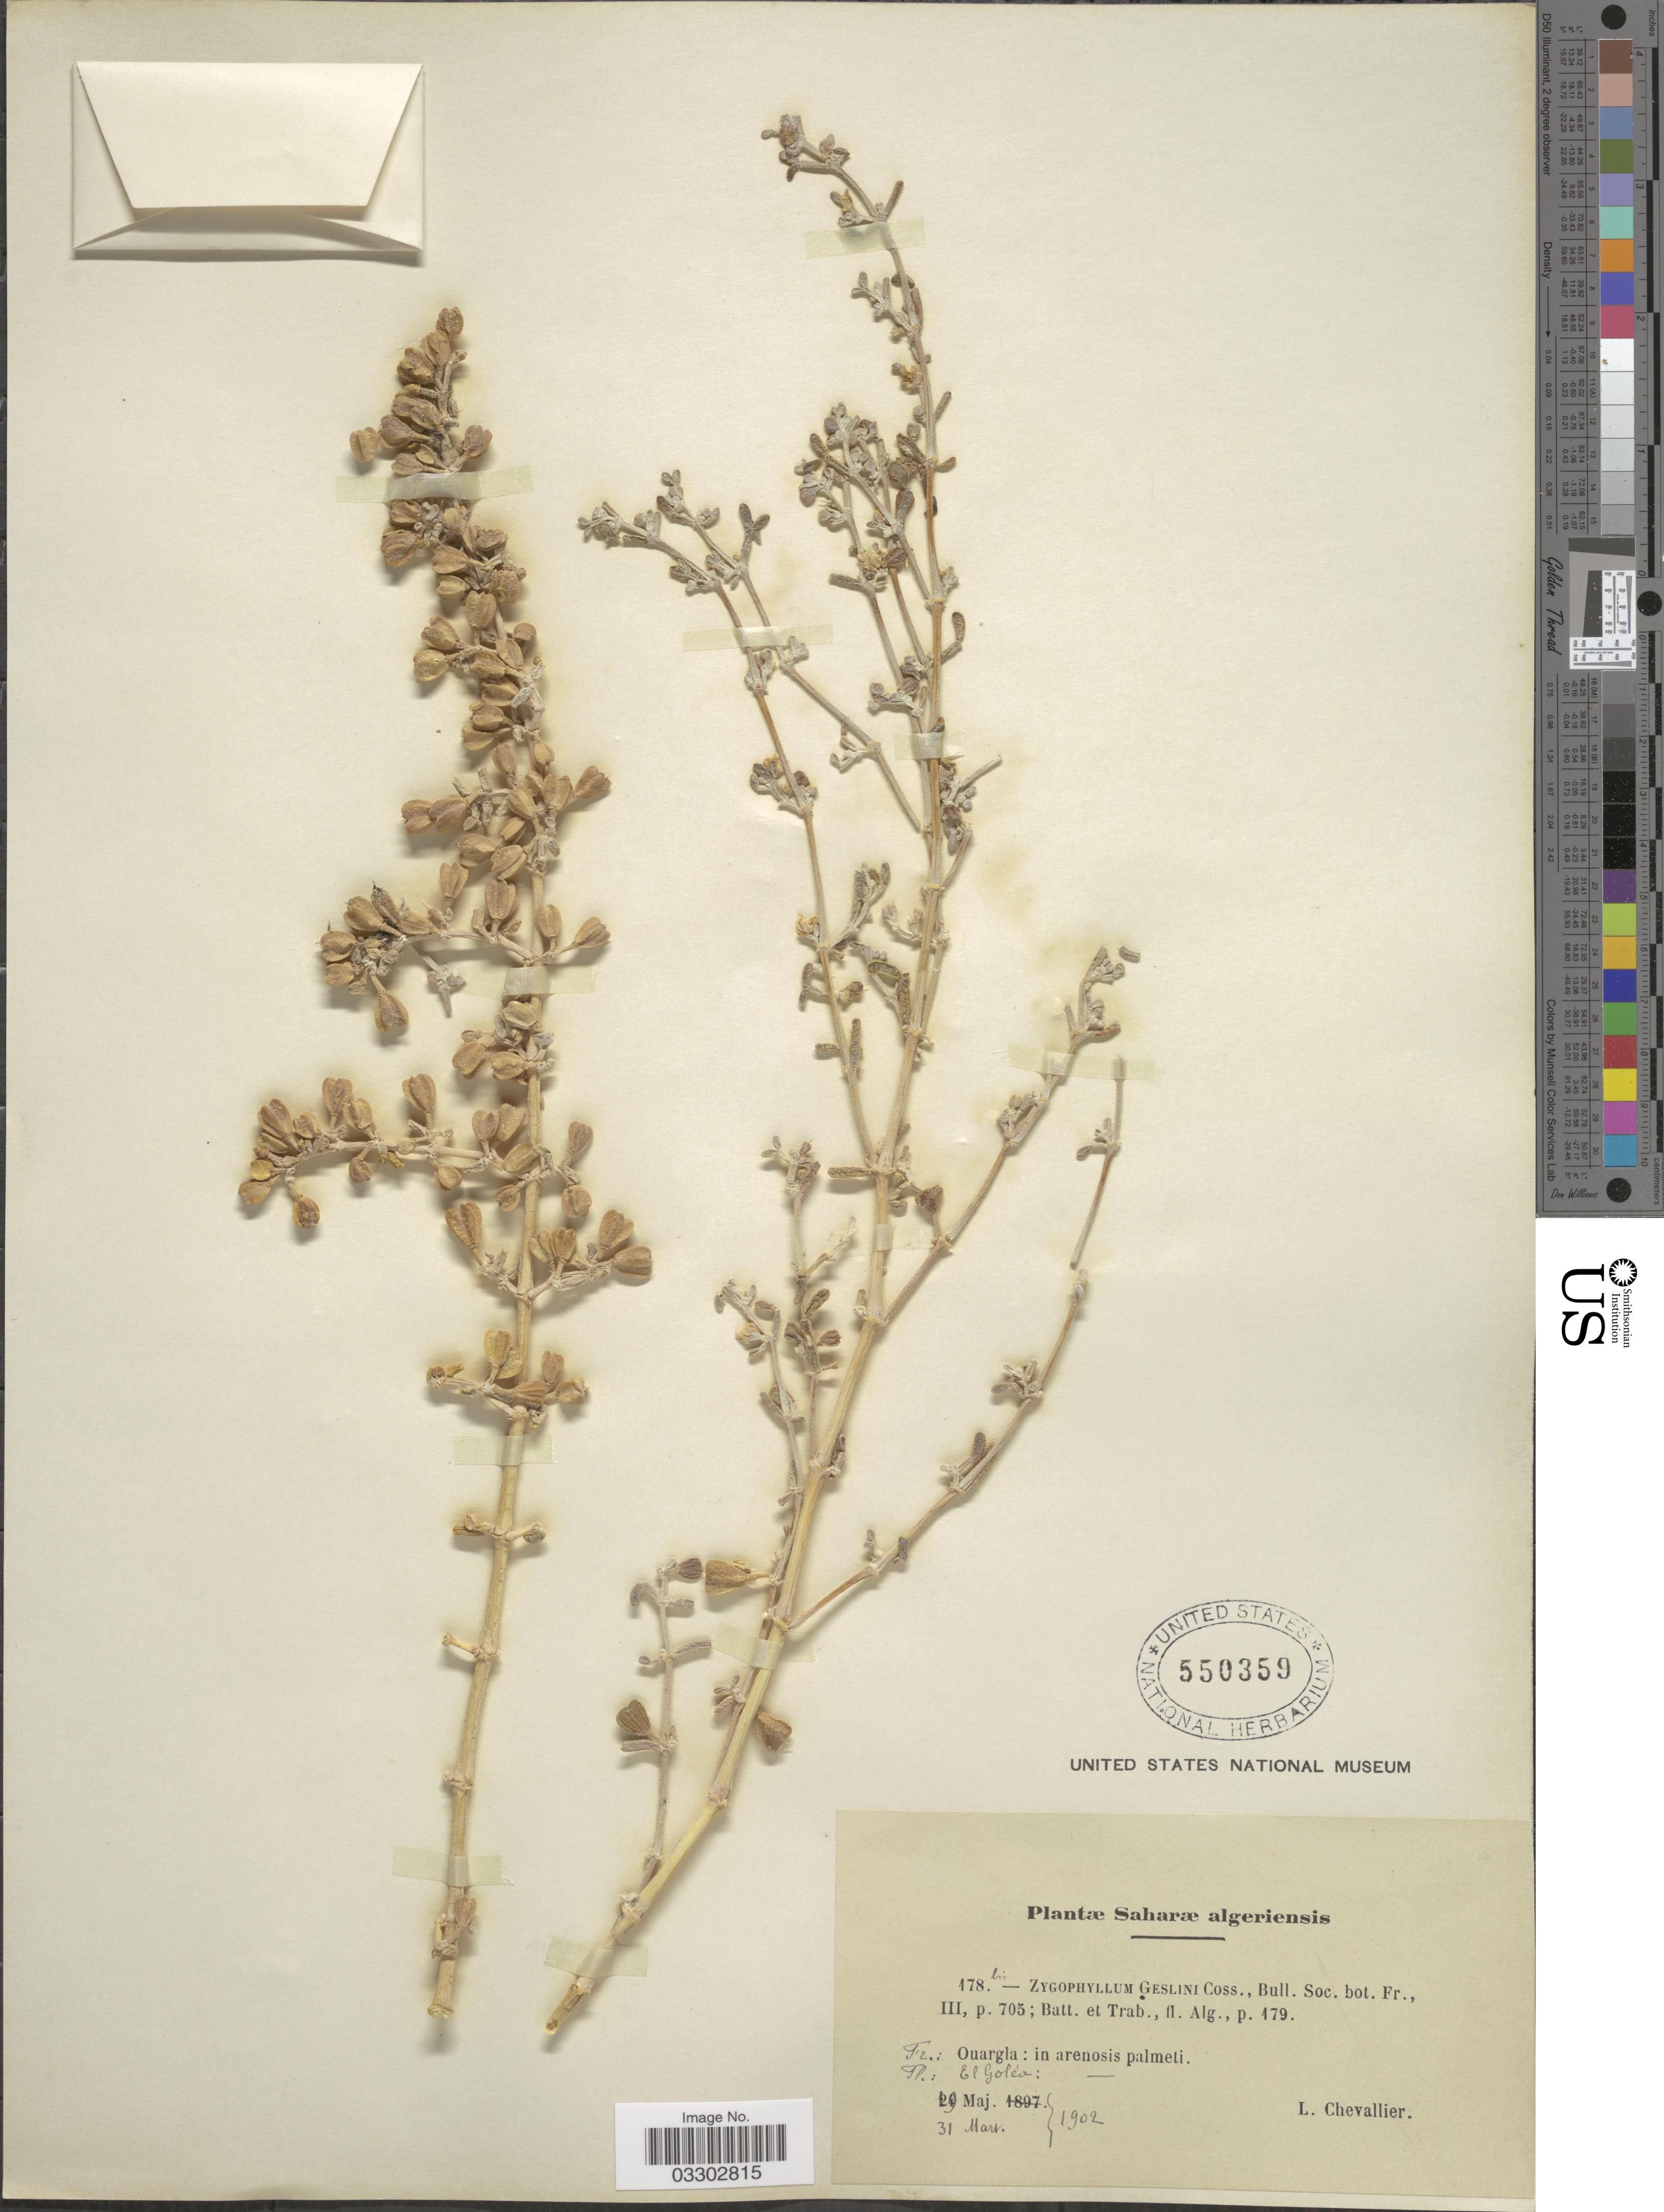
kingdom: Plantae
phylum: Tracheophyta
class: Magnoliopsida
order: Zygophyllales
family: Zygophyllaceae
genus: Zygophyllum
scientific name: Zygophyllum geslinii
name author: Coss.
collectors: L. Chevallier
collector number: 178bis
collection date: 1902-03-31/1902-05-19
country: Algeria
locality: Saharæ algeriensis. Ouargla : in arenosis palmeti. El Goléa.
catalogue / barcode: US 550359